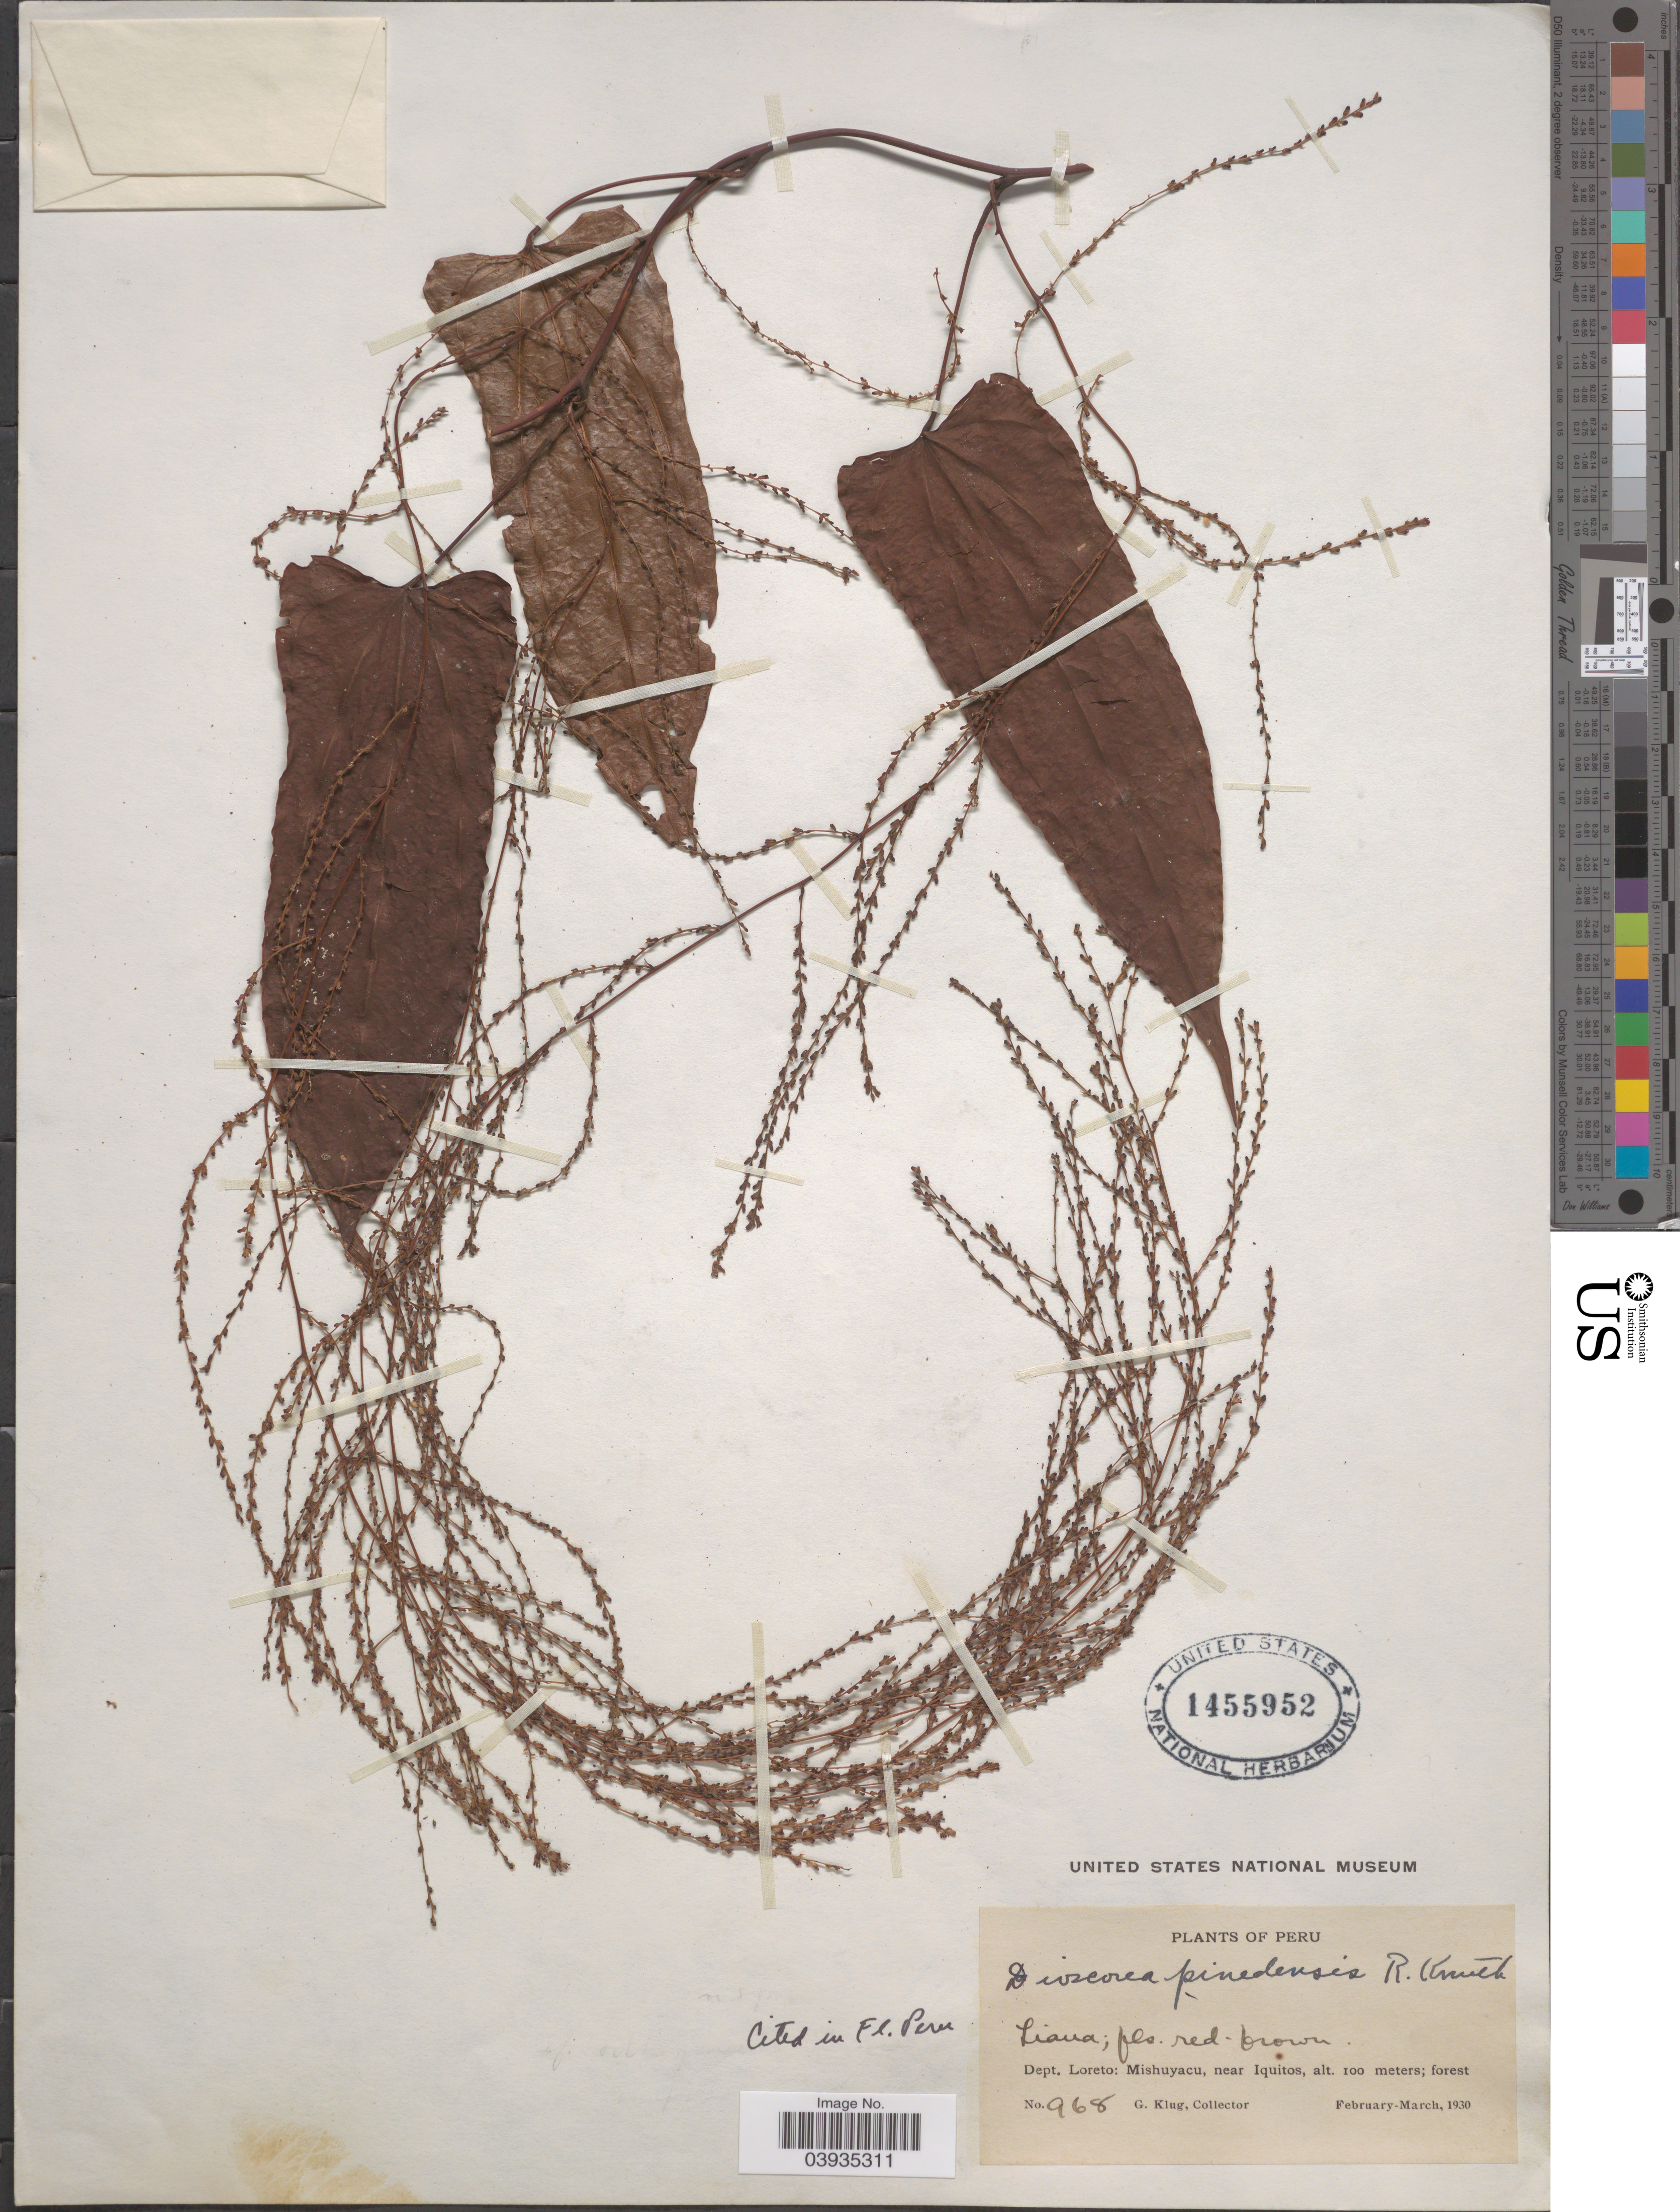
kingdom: Plantae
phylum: Tracheophyta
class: Liliopsida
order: Dioscoreales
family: Dioscoreaceae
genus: Dioscorea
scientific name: Dioscorea piperifolia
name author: Bonpl. ex Humb. & Willd.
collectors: G. Klug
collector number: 968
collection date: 1930-02/1930-03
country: Peru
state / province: Loreto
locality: Dept. Loreto: Mishuyacu, near Iquitos.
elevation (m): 100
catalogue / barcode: US 1455952